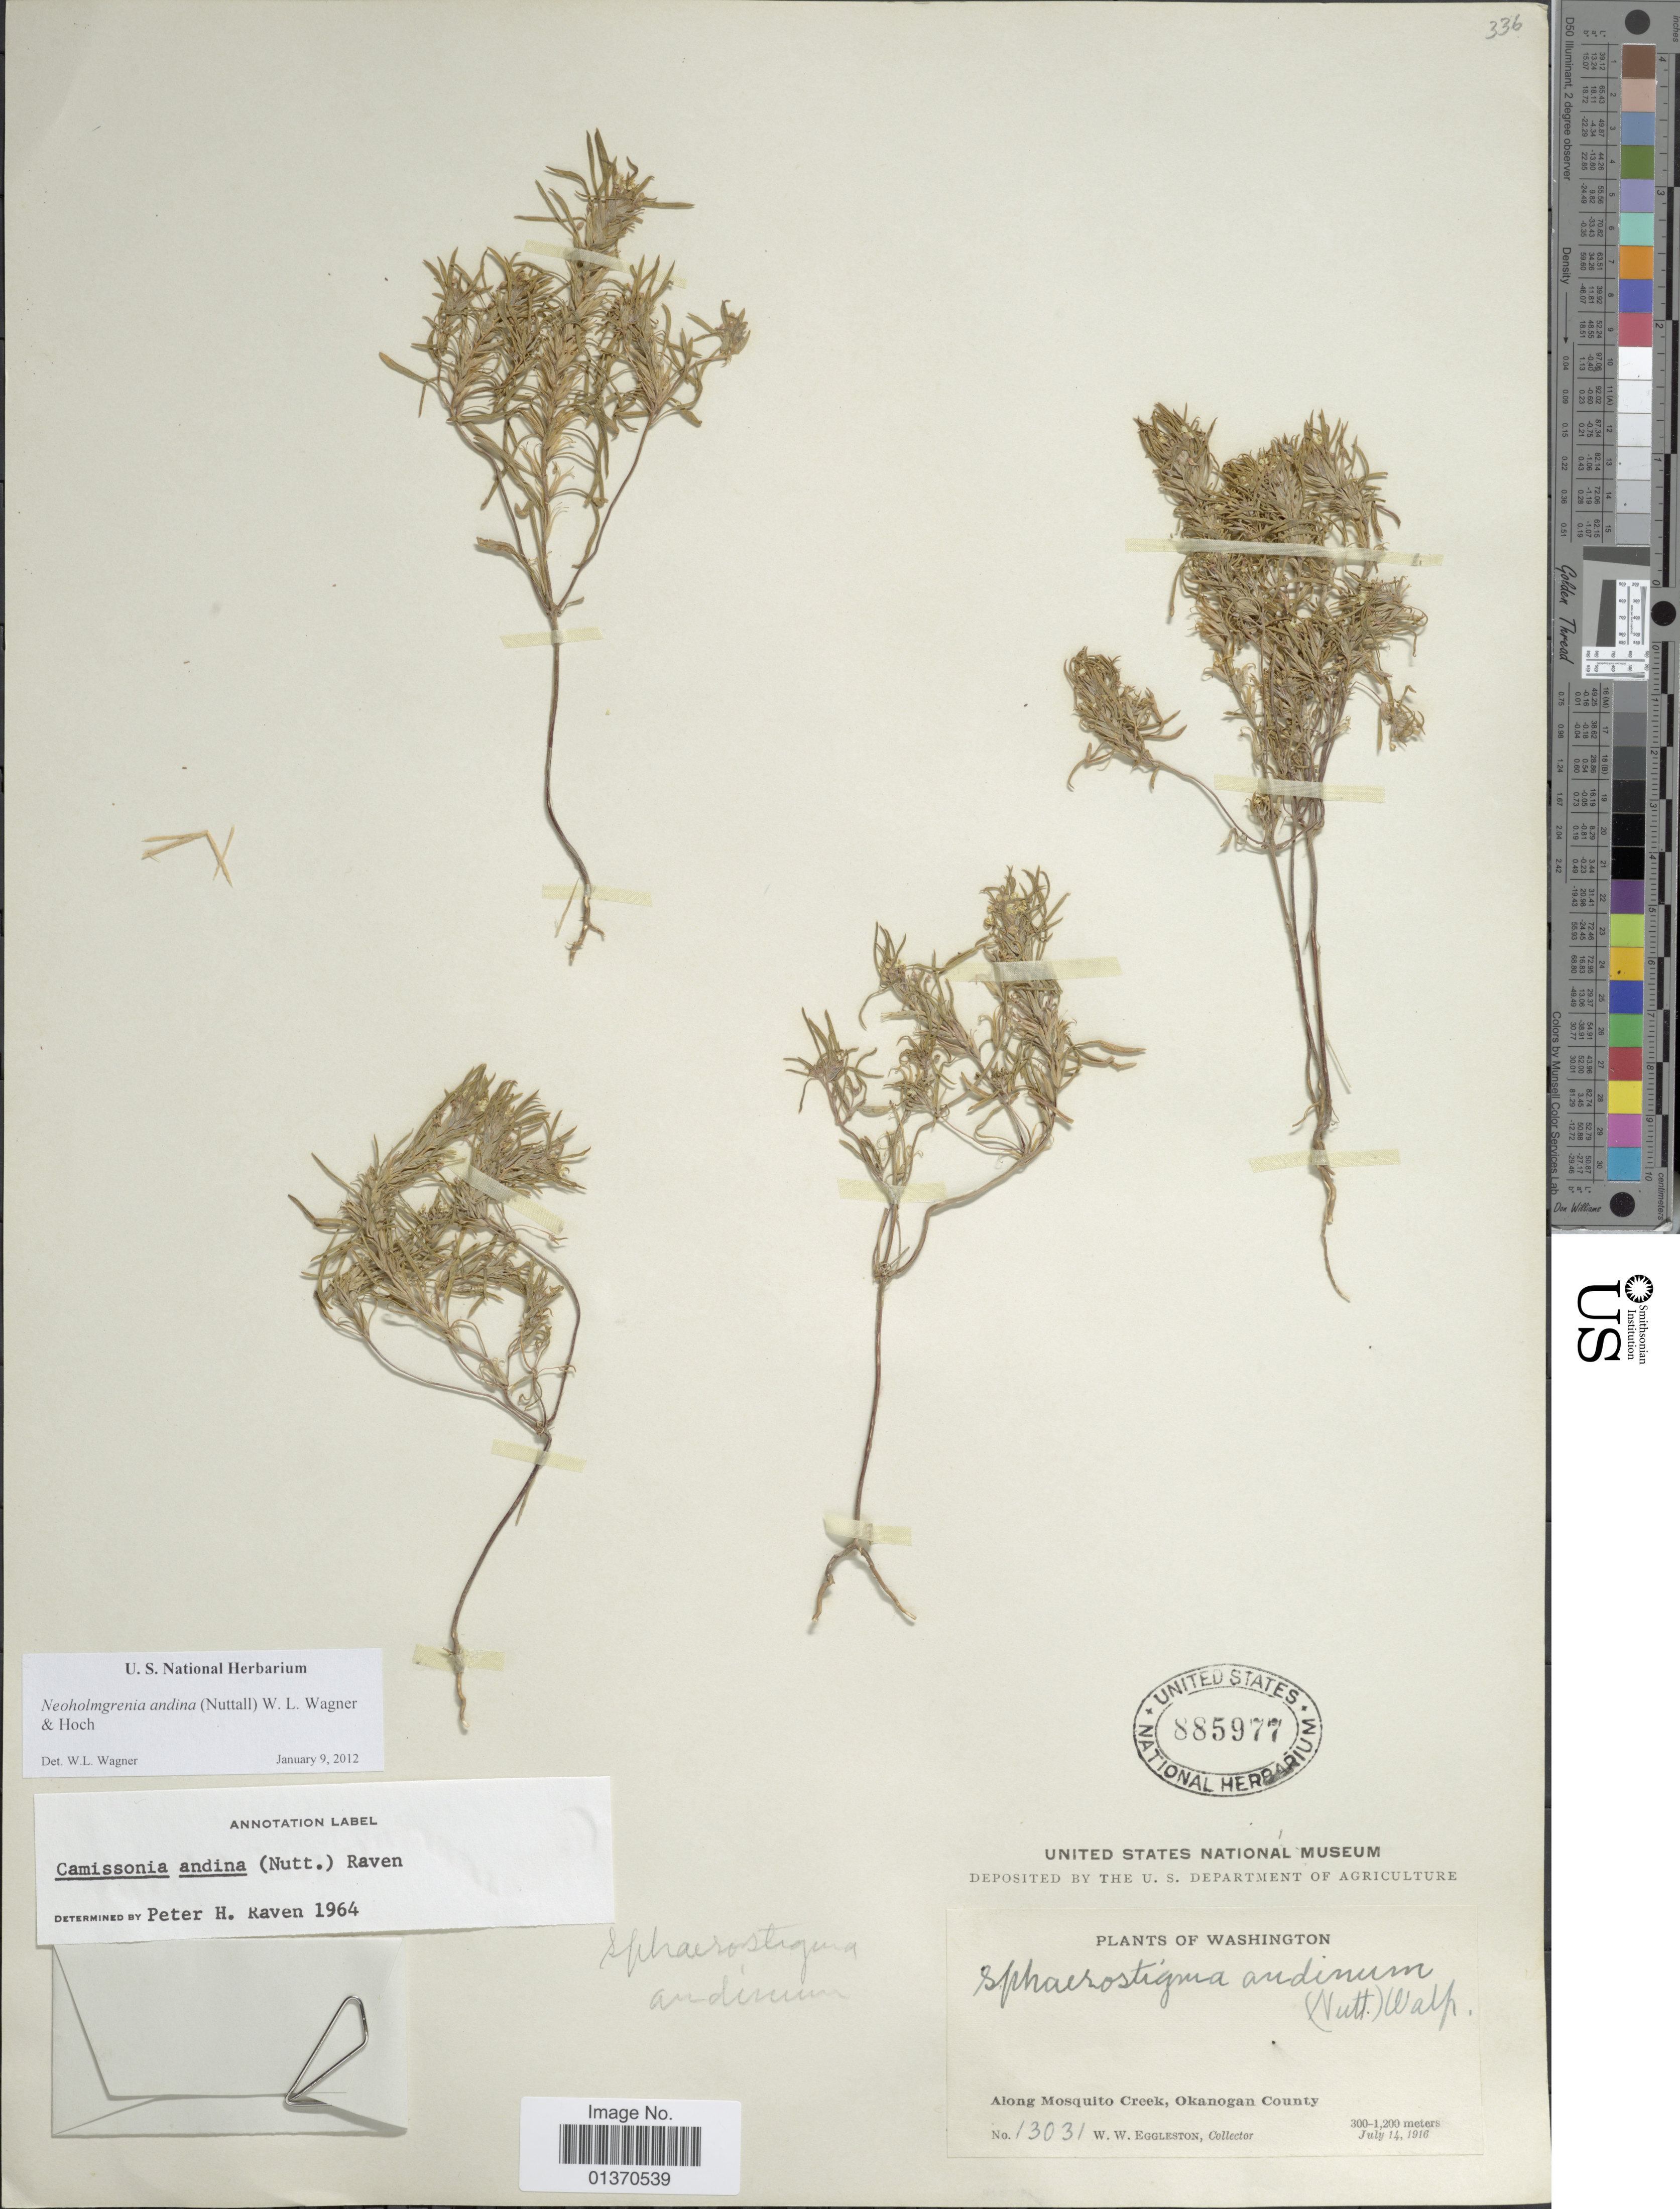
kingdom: Plantae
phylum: Tracheophyta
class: Magnoliopsida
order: Myrtales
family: Onagraceae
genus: Neoholmgrenia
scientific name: Neoholmgrenia andina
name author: (Nutt.) W.L. Wagner & Hoch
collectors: W. W. Eggleston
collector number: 13031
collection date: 1916-07-14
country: United States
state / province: Washington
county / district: Okanogan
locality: Along Mosquito Creek, Okanogan County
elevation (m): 300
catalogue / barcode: US 885977